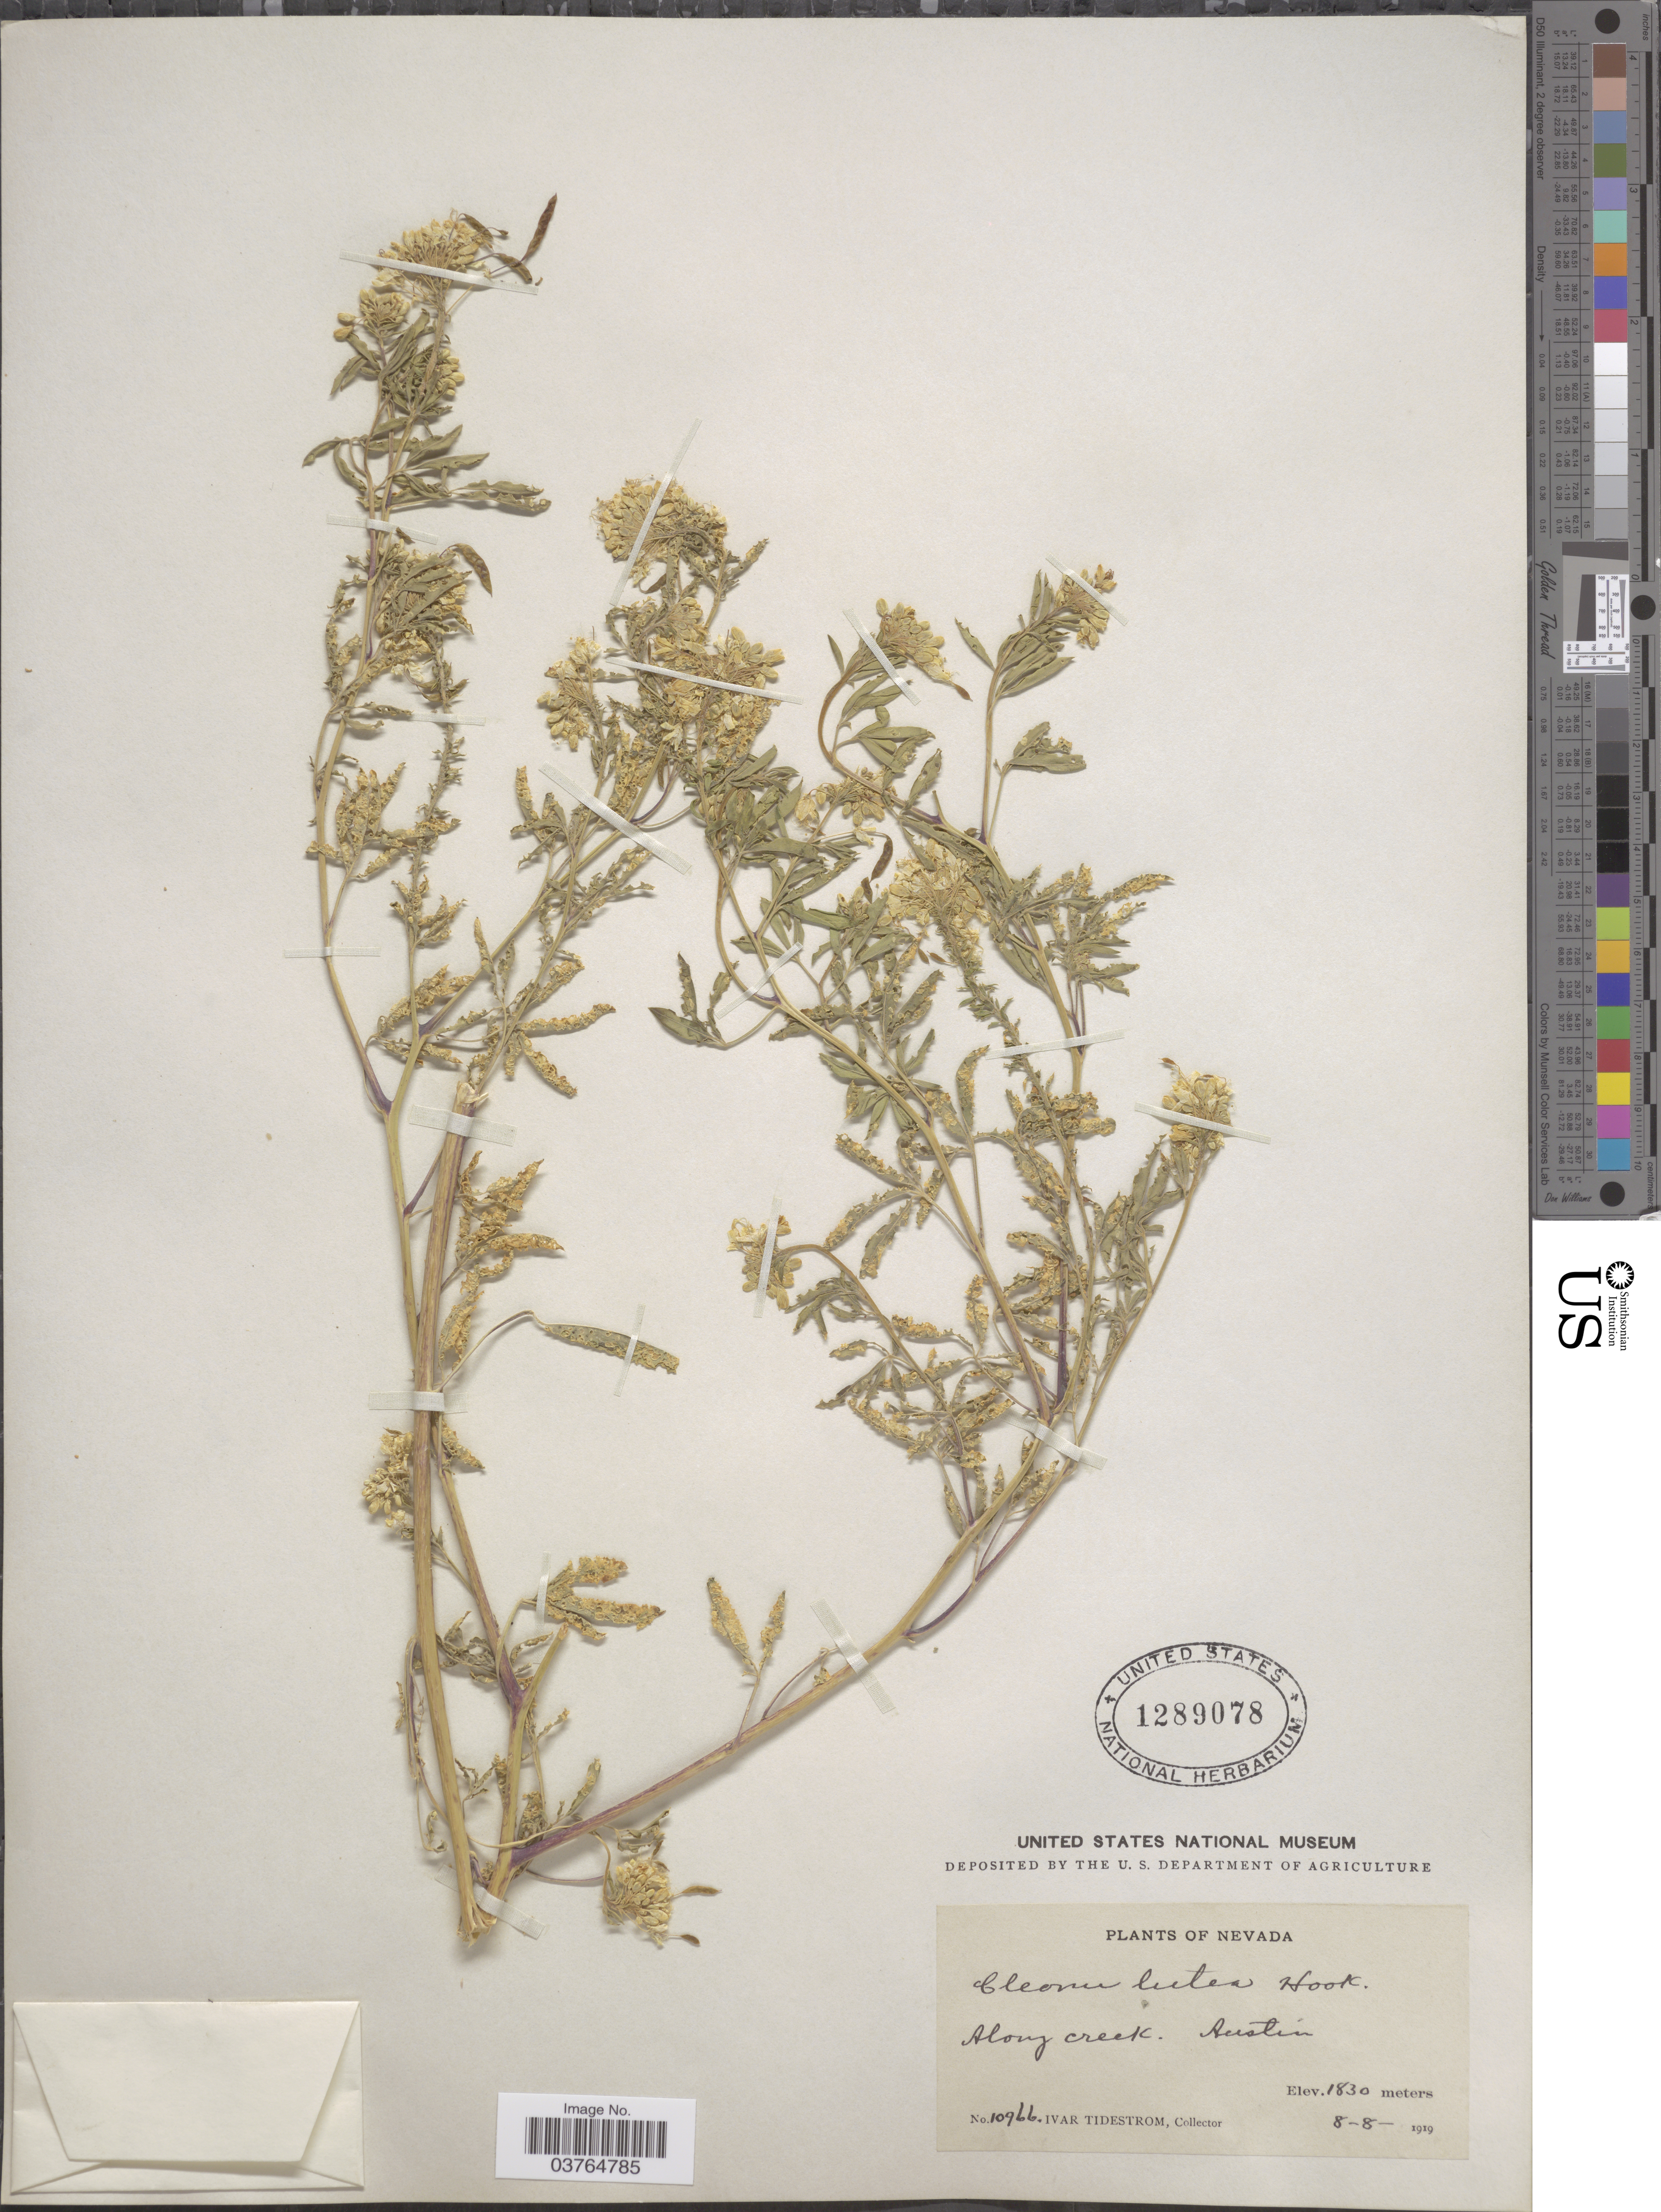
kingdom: Plantae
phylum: Tracheophyta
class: Magnoliopsida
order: Brassicales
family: Cleomaceae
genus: Cleomella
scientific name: Cleomella lutea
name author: (Hook.) Roalson & J.C. Hall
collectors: I. F. Tidestrom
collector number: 10966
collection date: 1919-08-08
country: United States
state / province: Nevada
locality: Along Creek. Austin.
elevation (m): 1830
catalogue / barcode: US 1289078